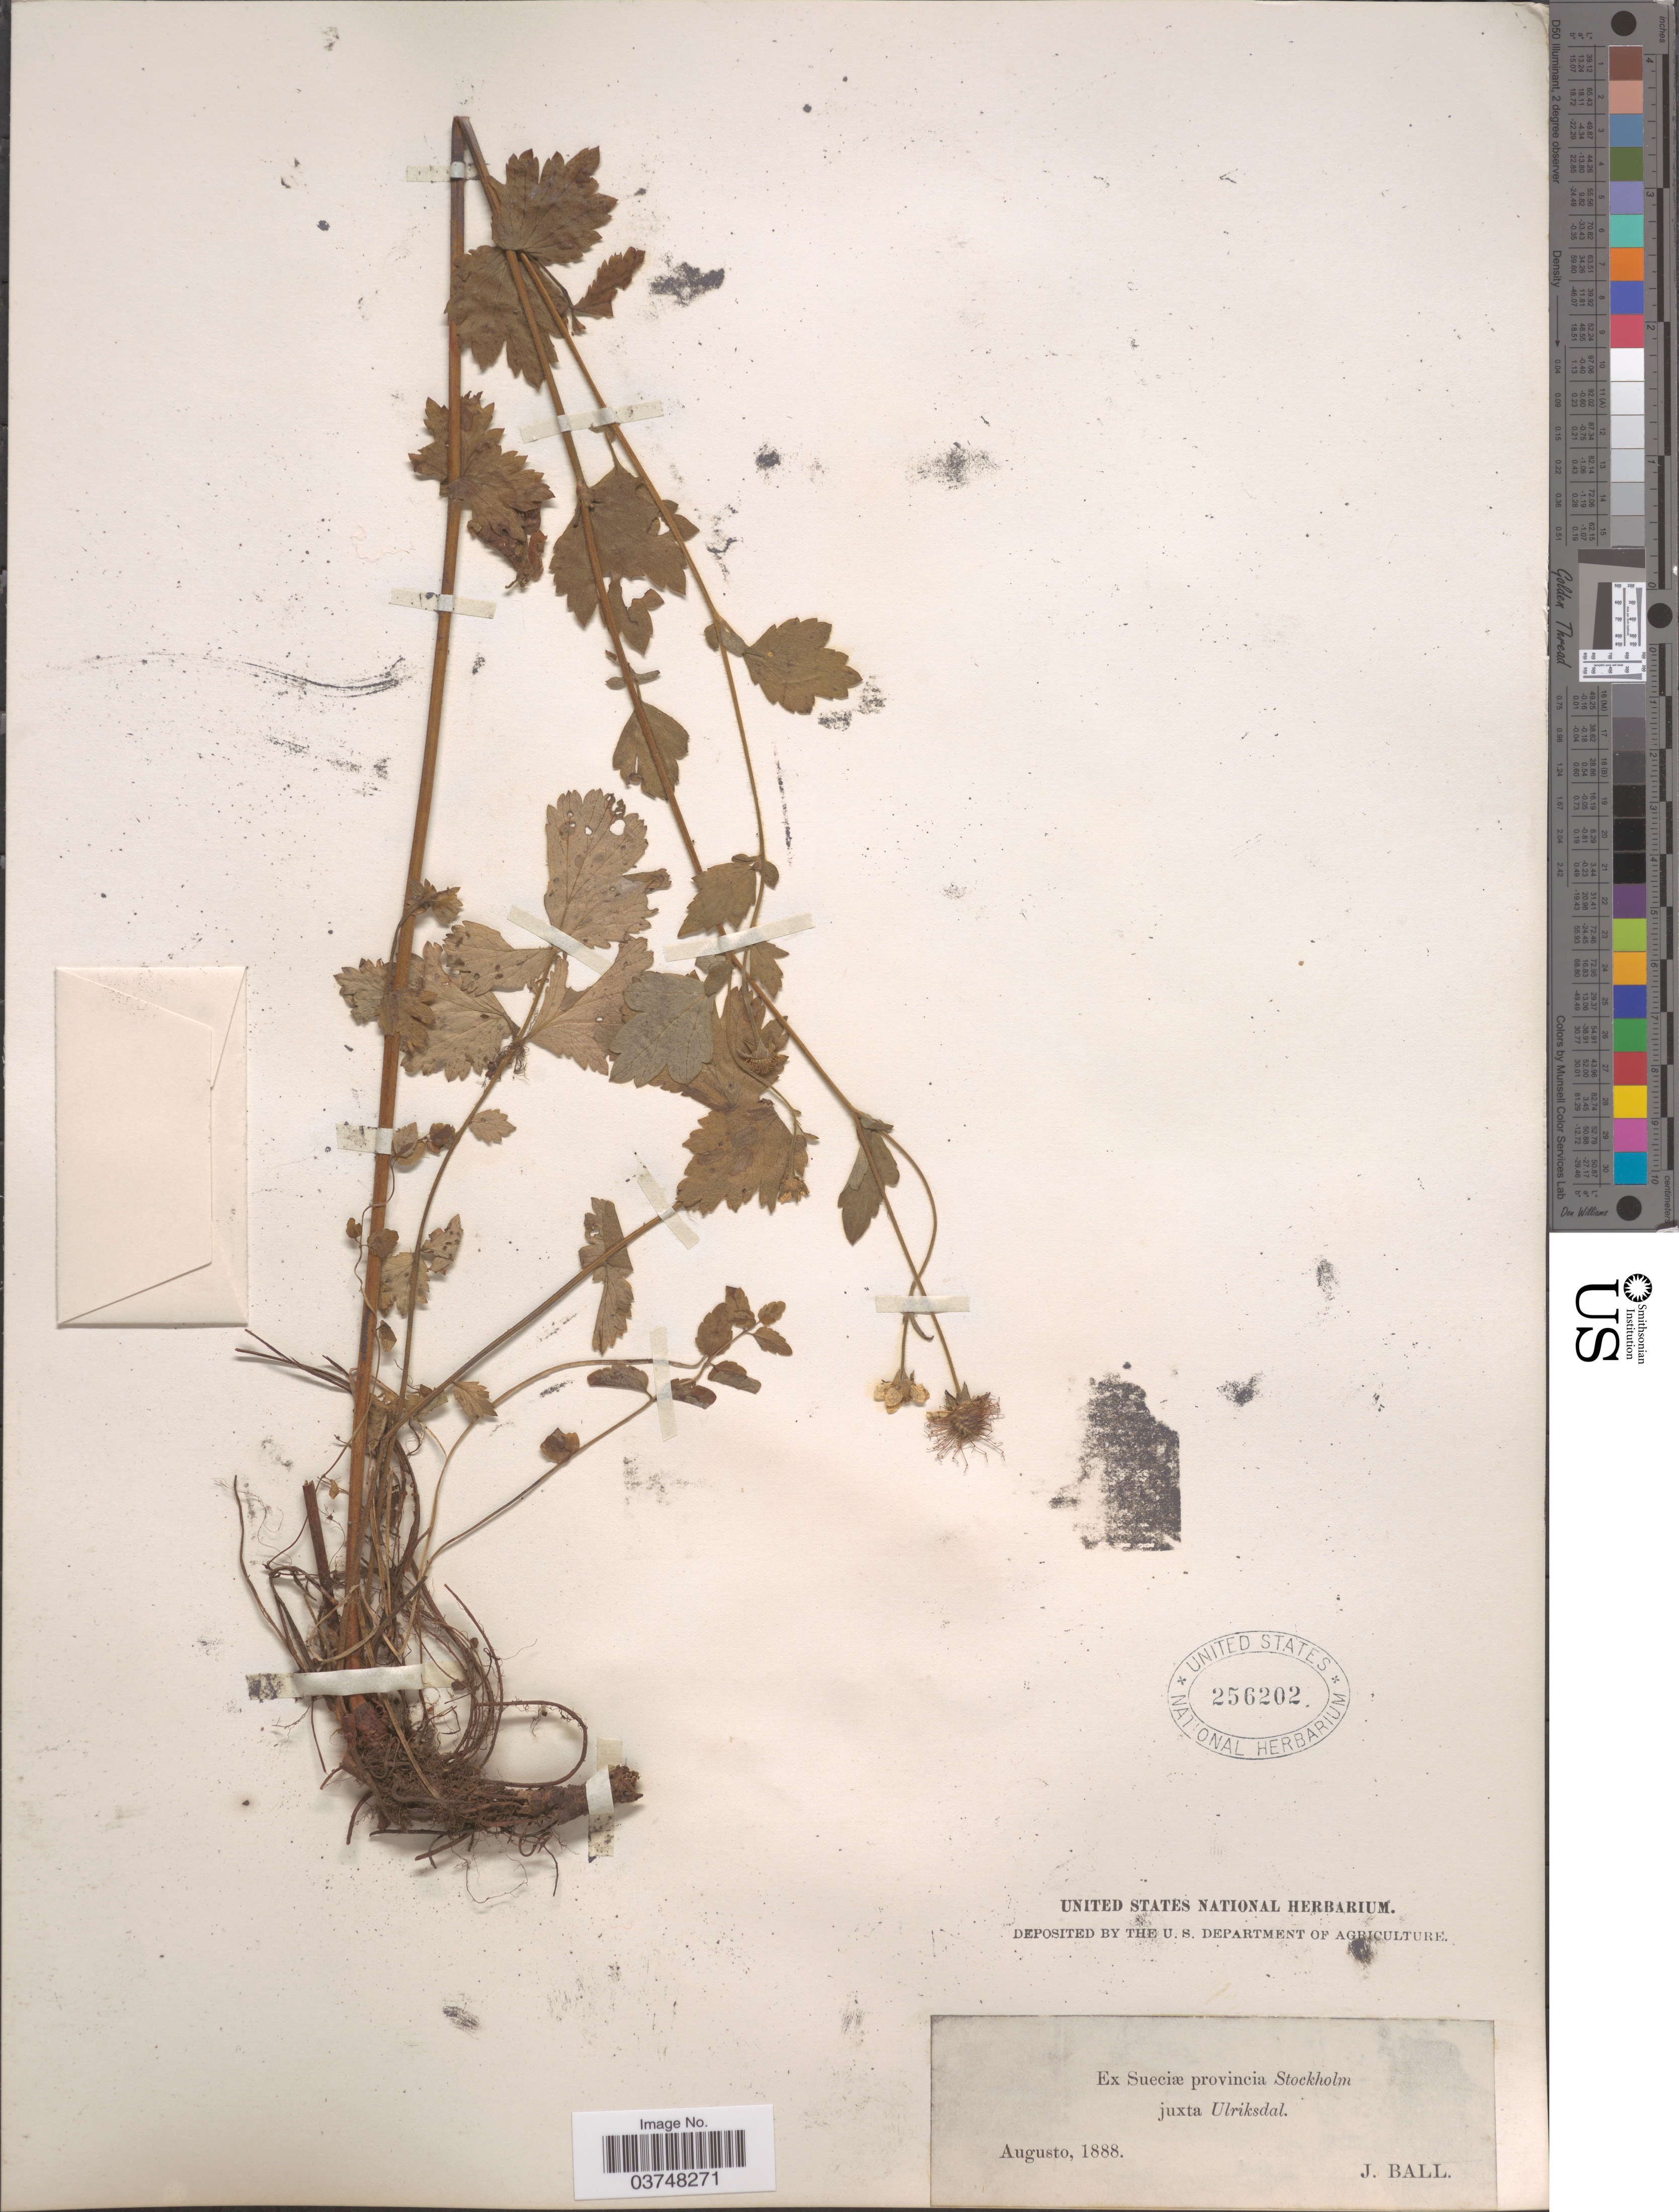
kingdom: Plantae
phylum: Tracheophyta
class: Magnoliopsida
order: Rosales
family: Rosaceae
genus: Geum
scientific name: Geum sp.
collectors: J. Ball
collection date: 1888-08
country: Sweden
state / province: Stockholm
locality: Ex Sueciæ provincia Stockholm juxta Ulriksdal.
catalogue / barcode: US 256202